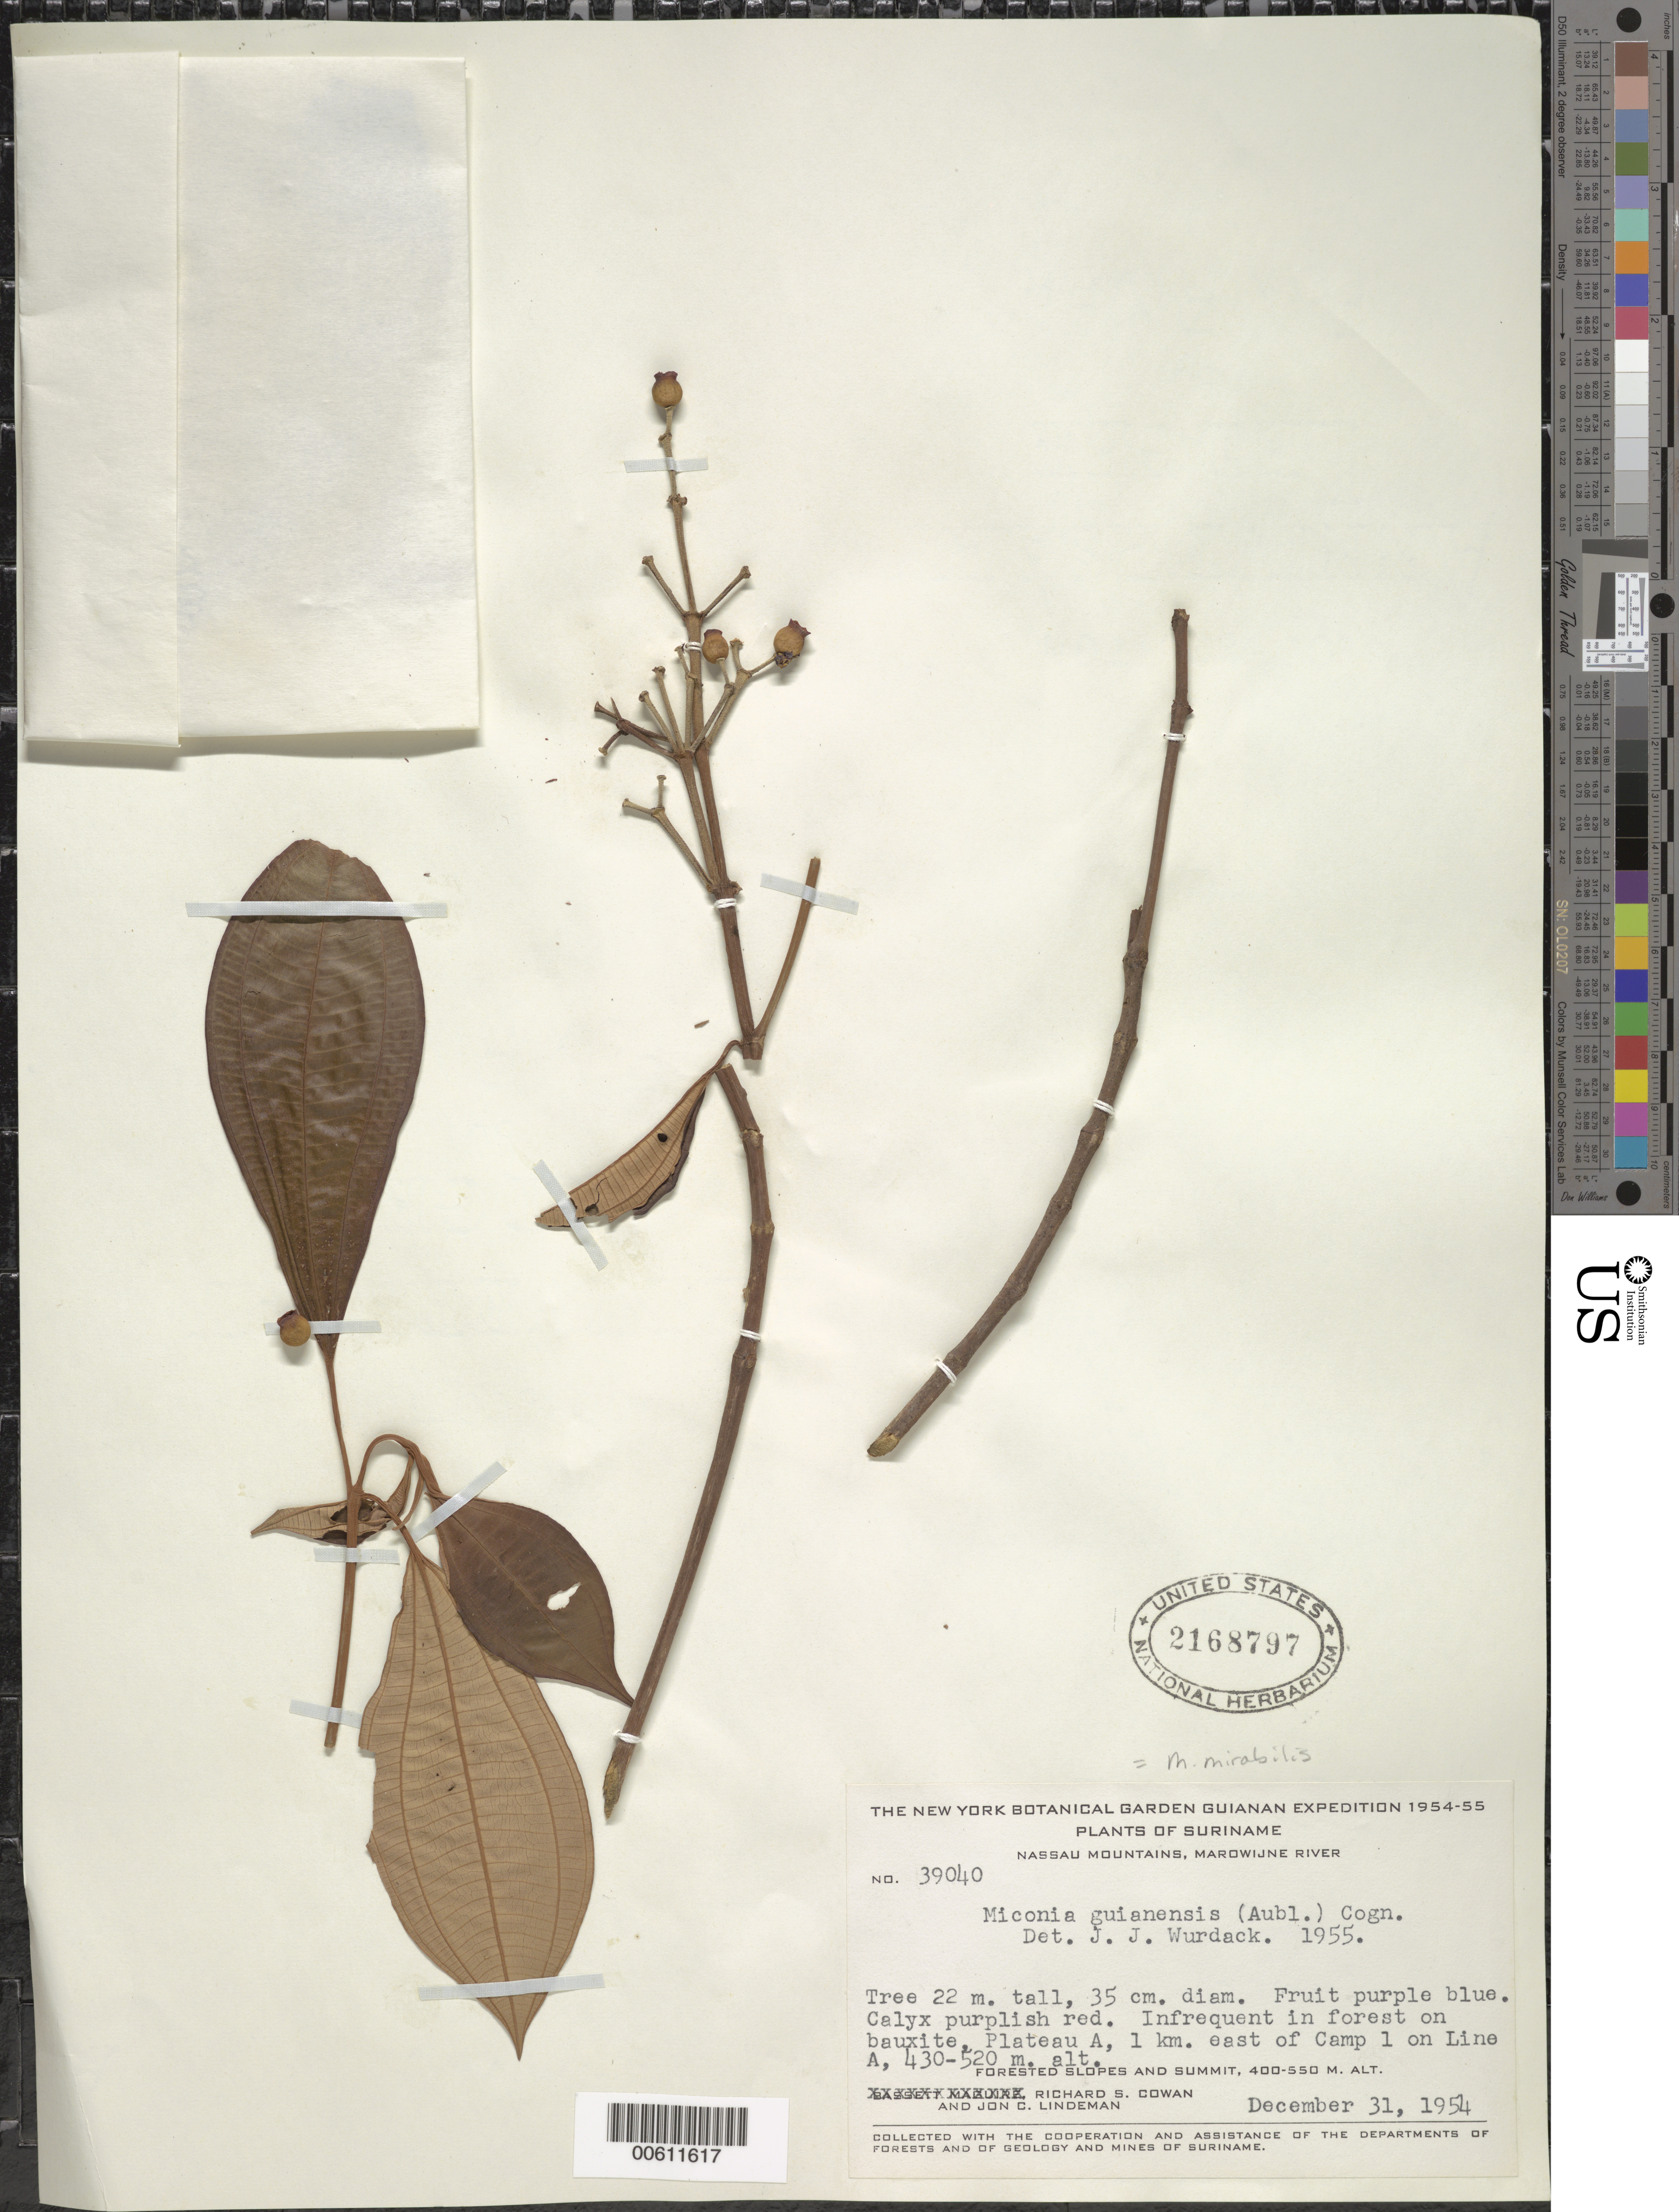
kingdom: Plantae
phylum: Tracheophyta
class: Magnoliopsida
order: Myrtales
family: Melastomataceae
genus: Miconia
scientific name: Miconia mirabilis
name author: (Aubl.) L.O. Williams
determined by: Wurdack, John J., (US), US (UNITED STATES)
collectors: R. S. Cowan & J. C. Lindeman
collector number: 39040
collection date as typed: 31-Dec-54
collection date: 1954-12-31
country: Suriname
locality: Nassau Mts., Marowijne R., Plateau A, 1 km E of camp I on line A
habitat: Forest on bauxite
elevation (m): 430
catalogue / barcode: US 2168797